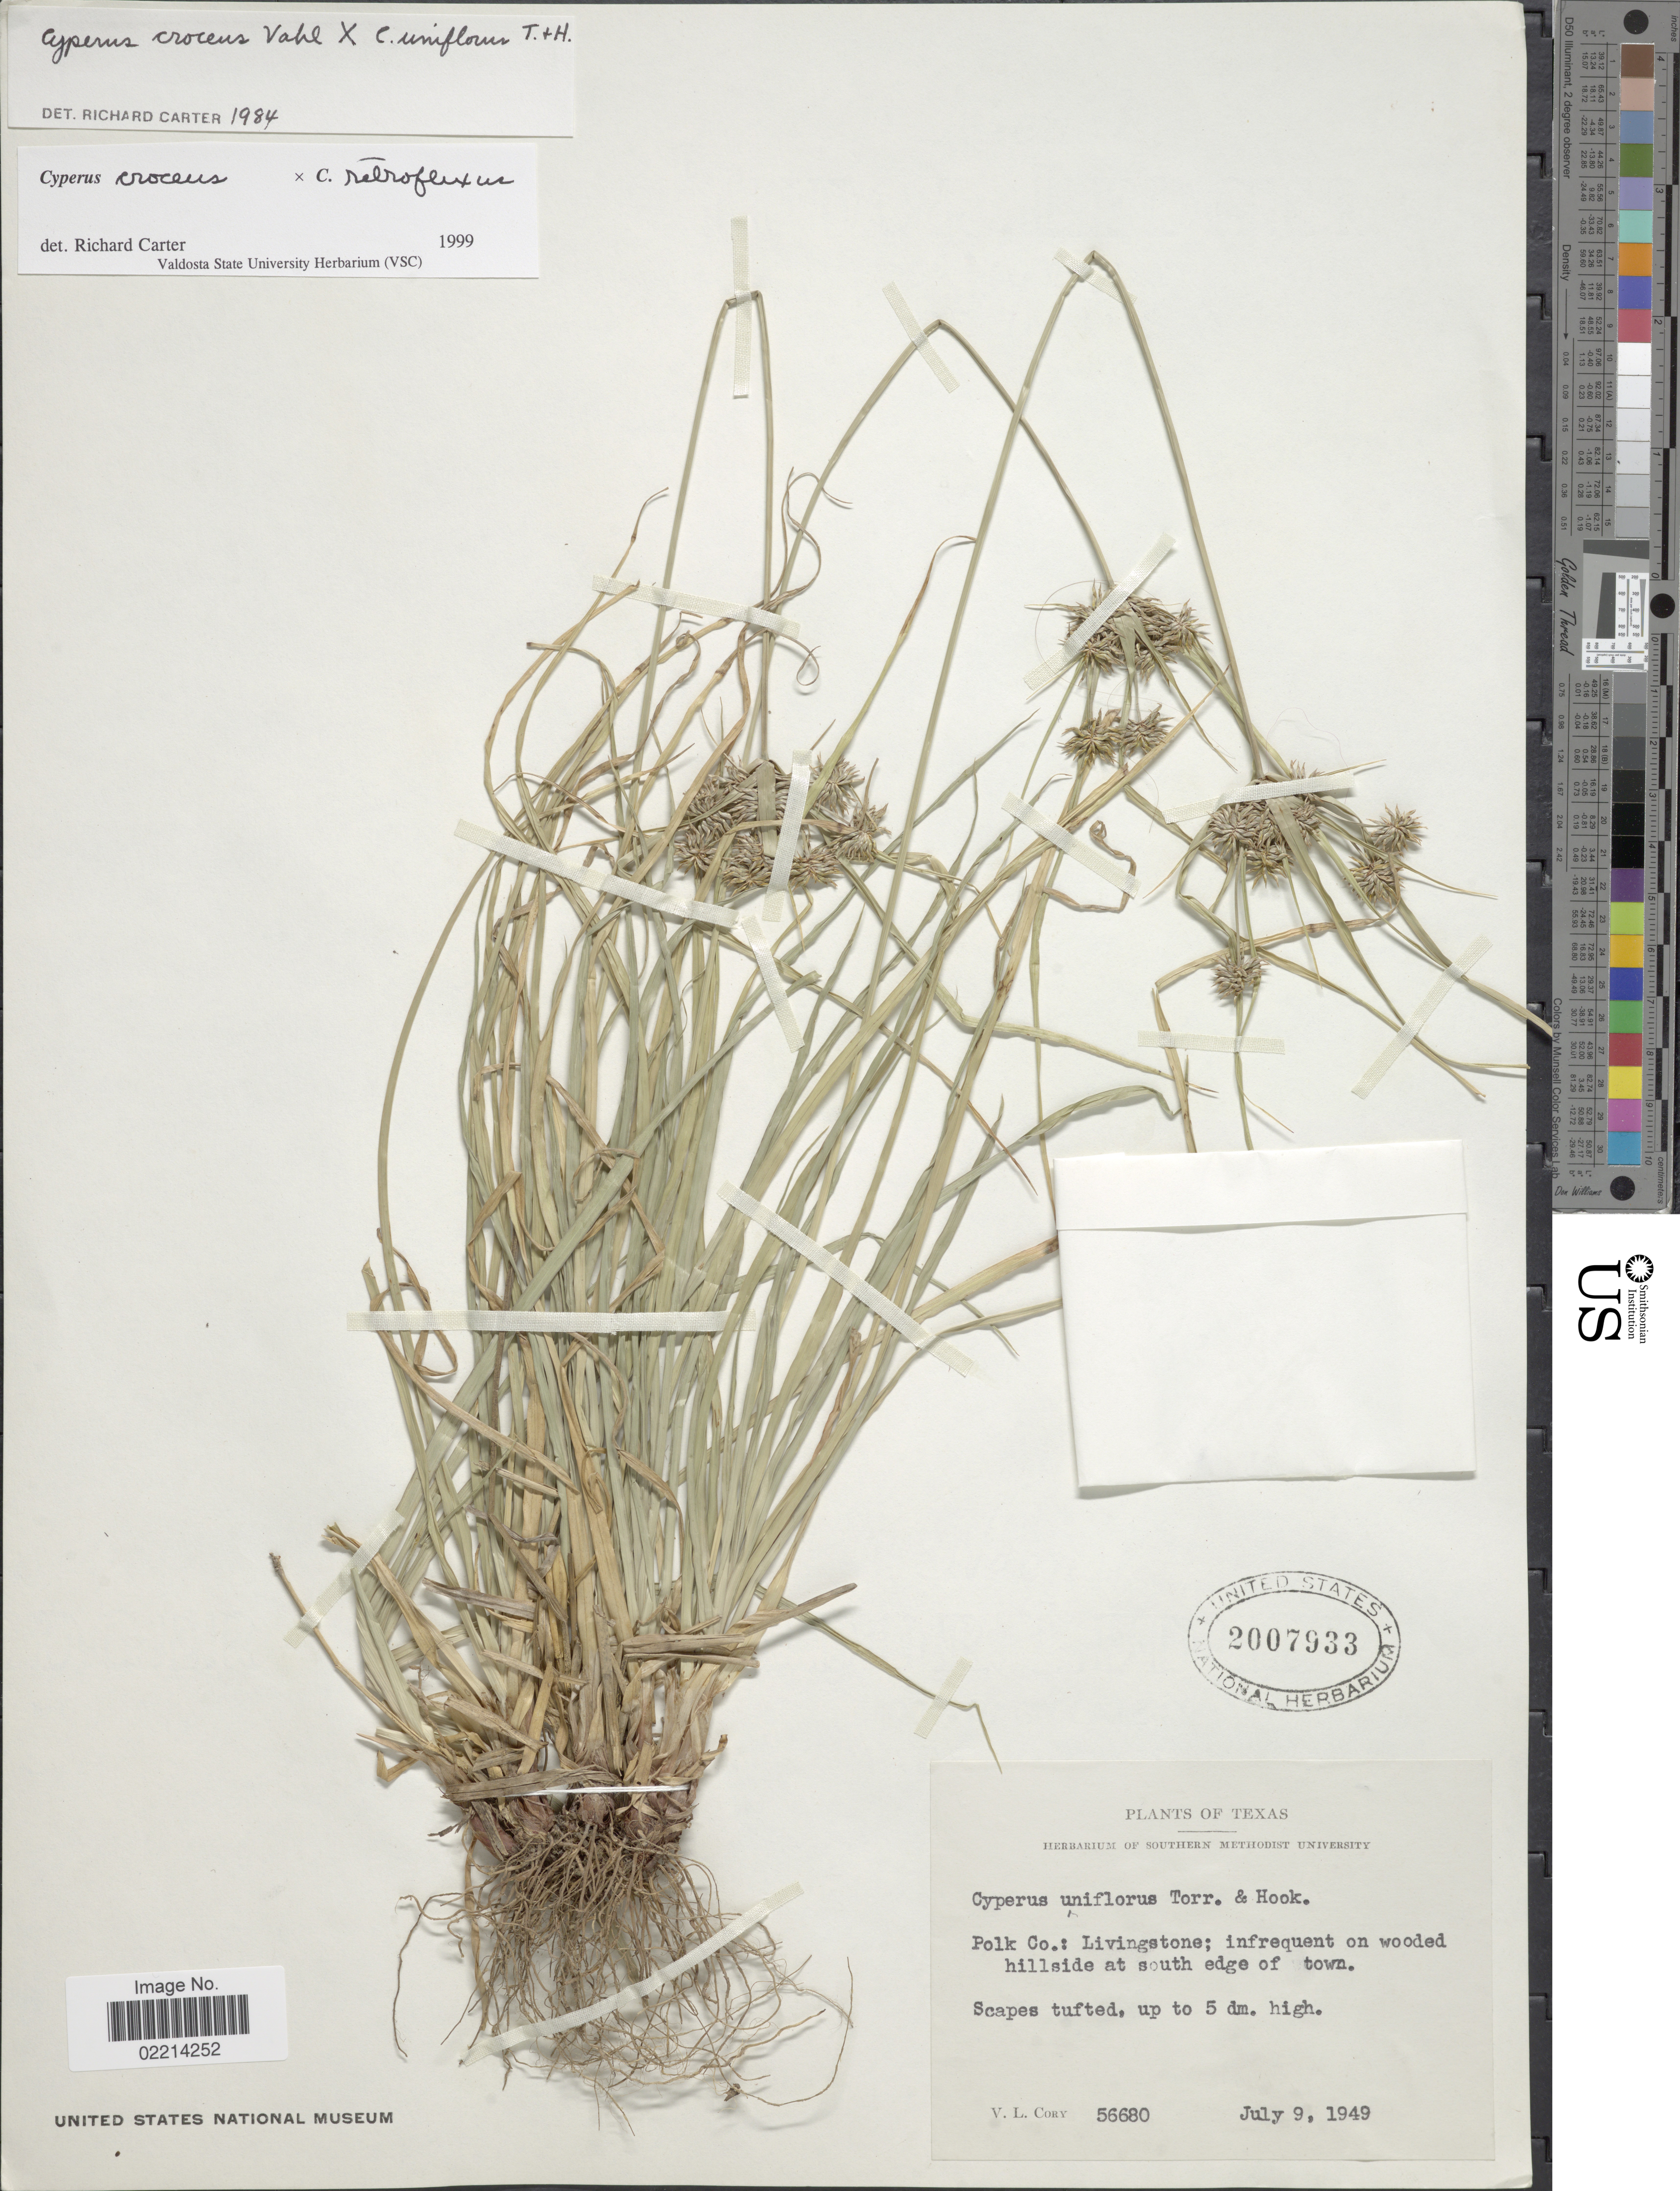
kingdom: Plantae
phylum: Tracheophyta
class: Liliopsida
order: Poales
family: Cyperaceae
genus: Cyperus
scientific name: Cyperus croceus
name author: Vahl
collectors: V. Cory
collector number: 56680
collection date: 1949-07-09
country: United States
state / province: Texas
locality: Polk Co: Livingstone; infrequent on wooded hillside at south edge of town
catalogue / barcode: US 2007933